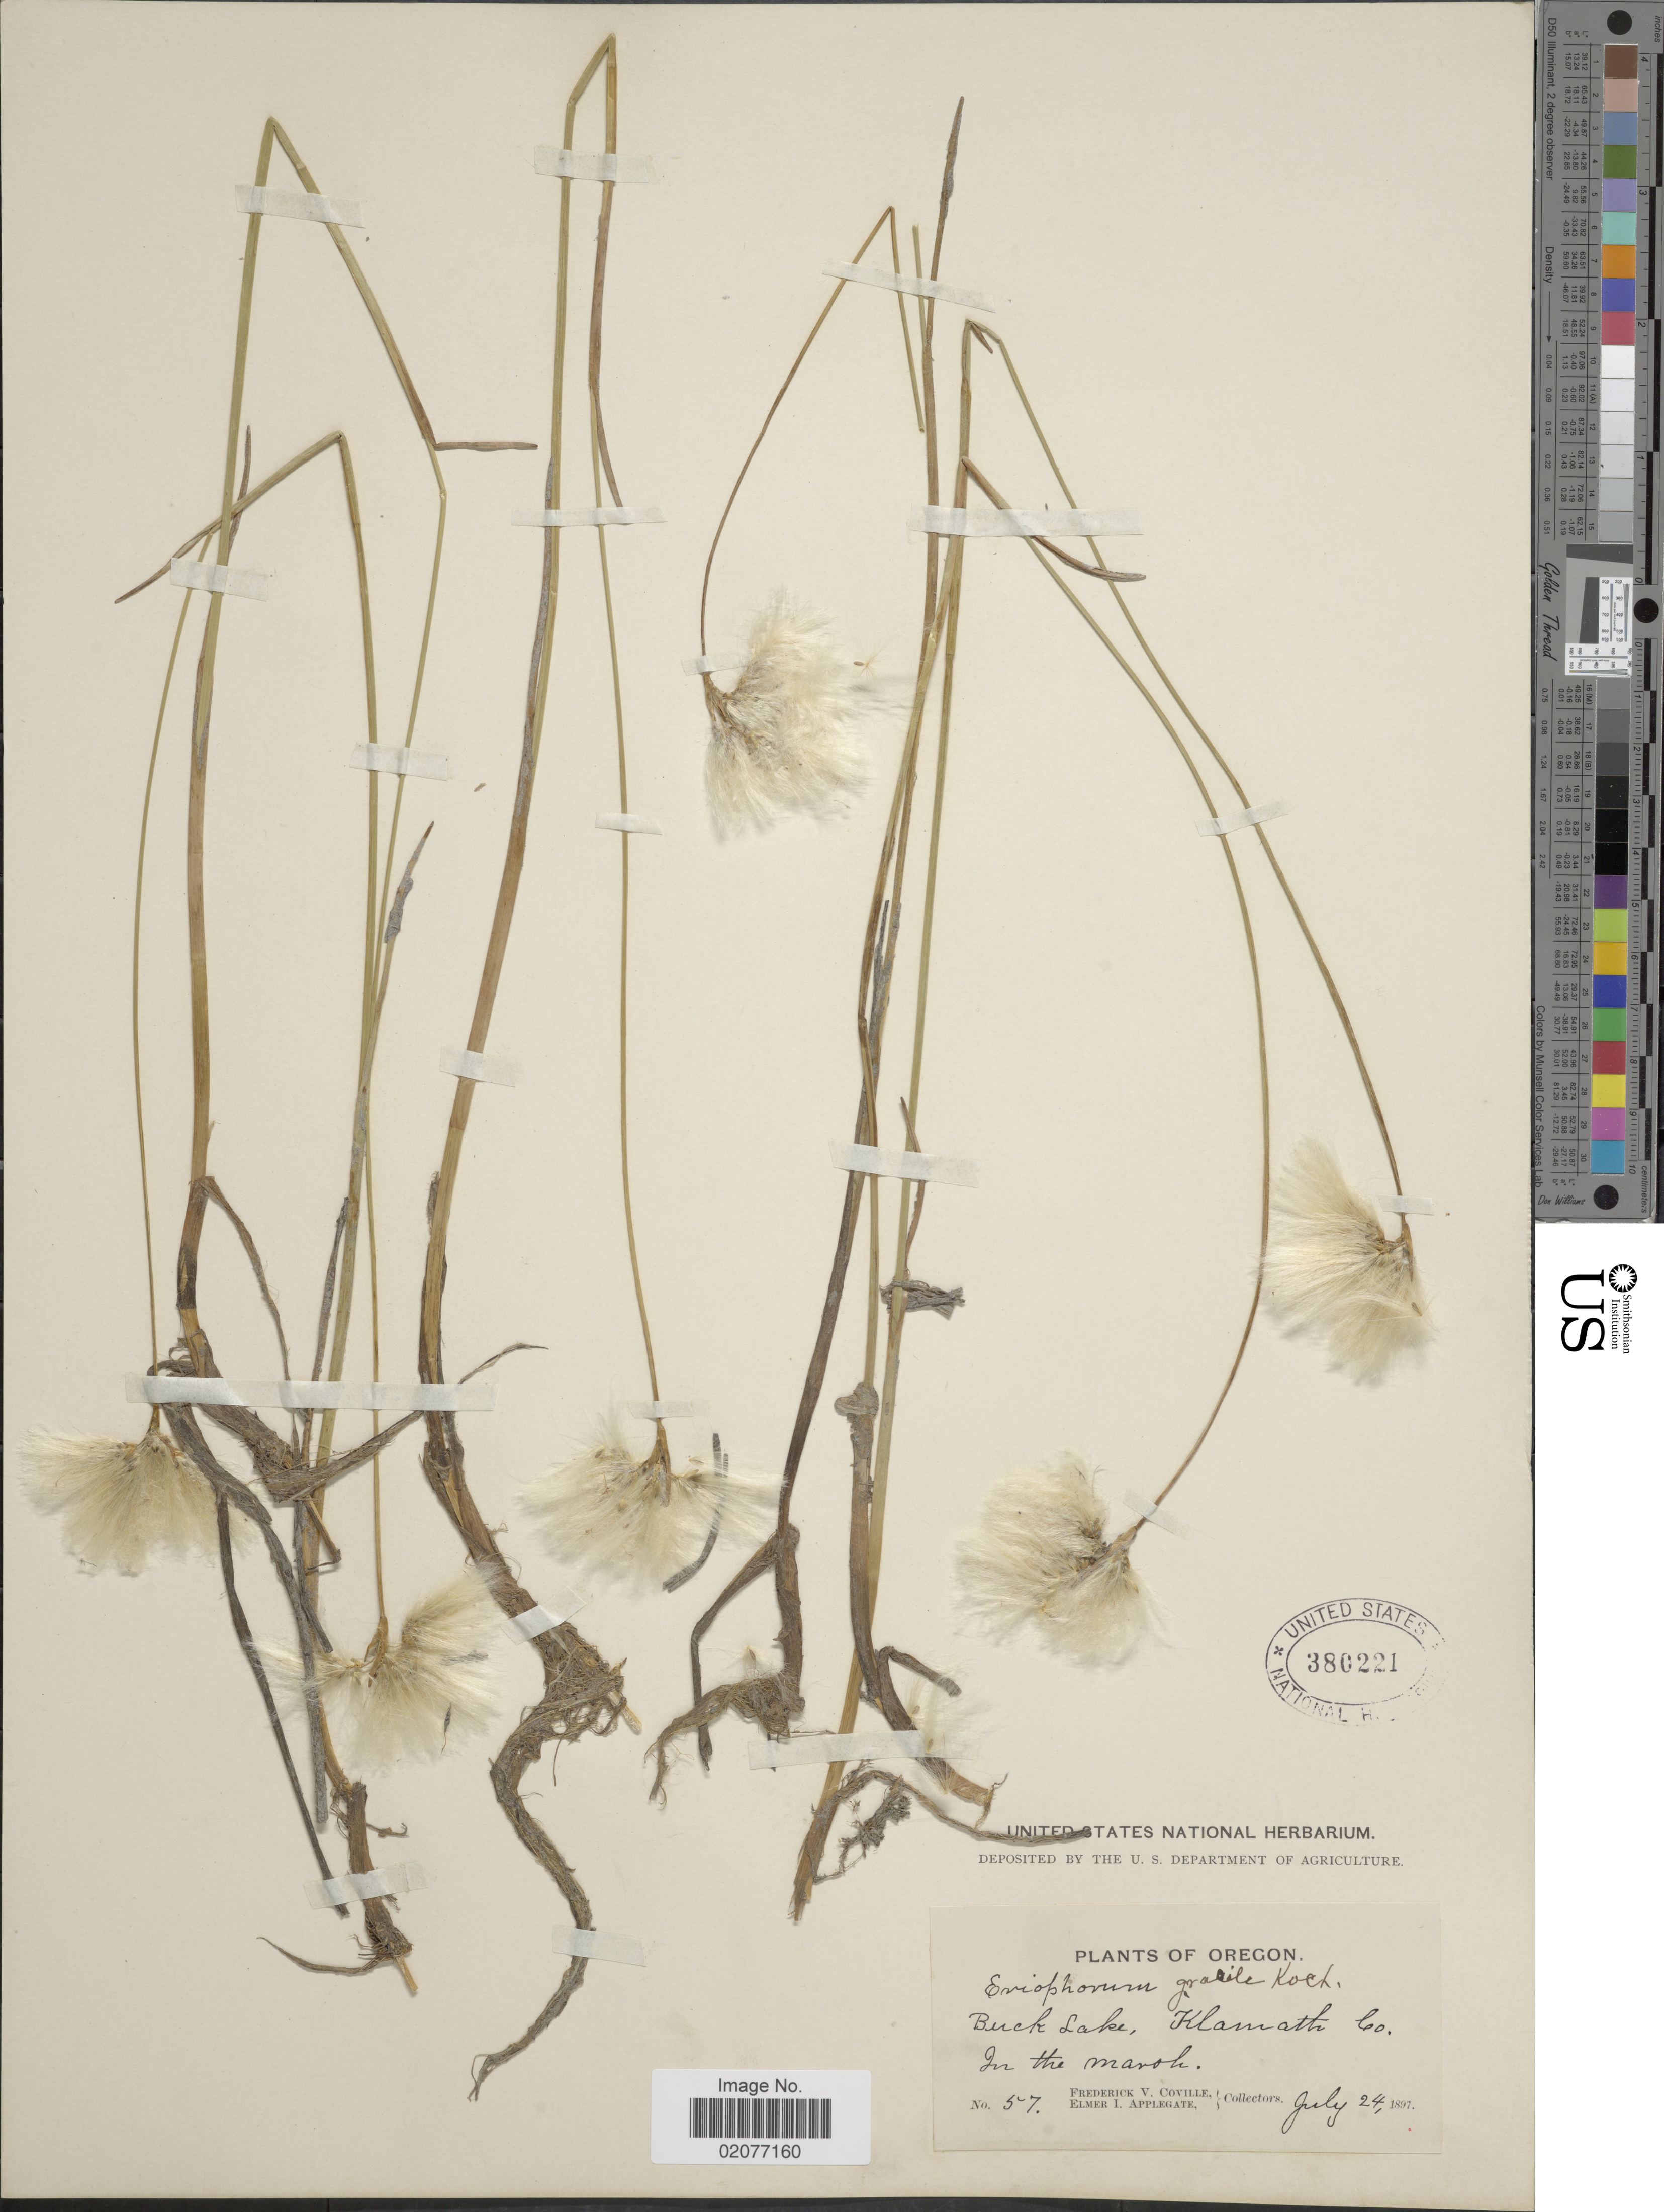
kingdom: Plantae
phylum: Tracheophyta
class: Liliopsida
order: Poales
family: Cyperaceae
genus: Eriophorum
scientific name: Eriophorum gracile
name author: W.D.J. Koch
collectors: F. V. Coville & E. I. Applegate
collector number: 57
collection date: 1897-07-24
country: United States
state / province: Oregon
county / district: Klamath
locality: Oregon. Buck Lake, Klamath Co. In the Marsh.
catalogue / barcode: US 380221